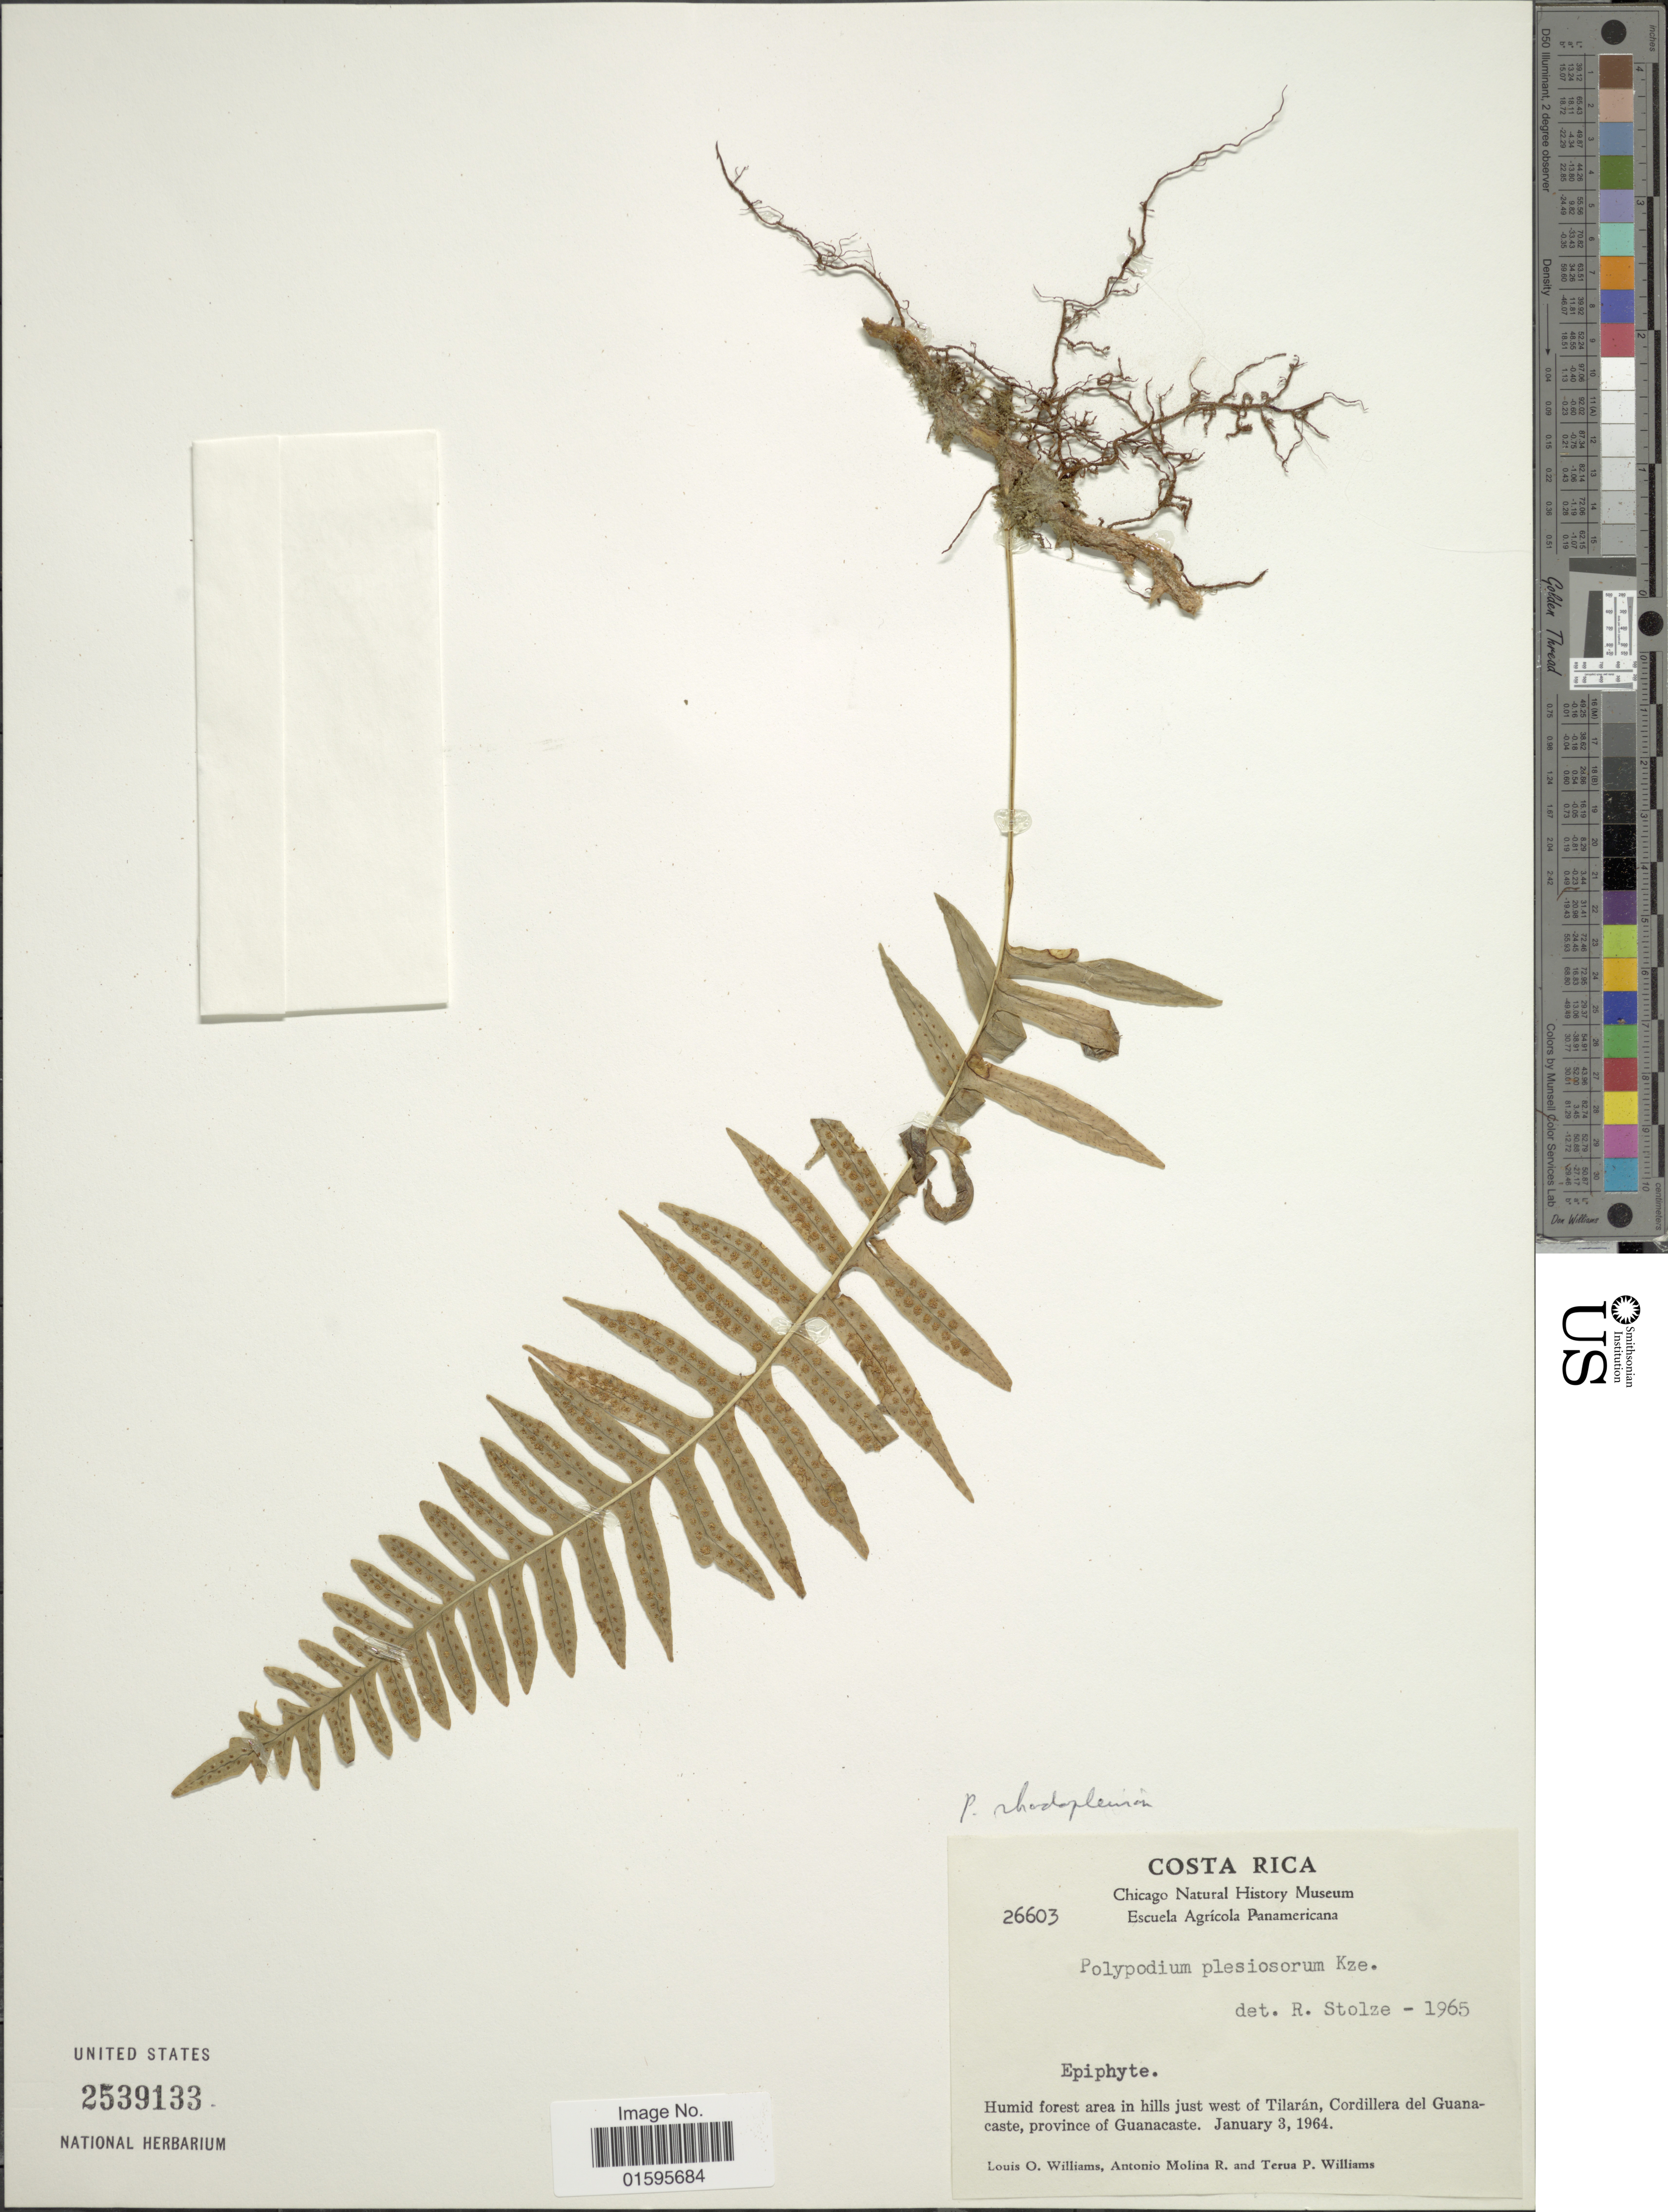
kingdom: Plantae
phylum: Tracheophyta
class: Polypodiopsida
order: Polypodiales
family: Polypodiaceae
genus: Polypodium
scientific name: Polypodium rhodopleuron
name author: Kunze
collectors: L. O. Williams, A. Molina R. & T. P. Williams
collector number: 26603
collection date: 1964-01-03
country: Costa Rica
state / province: Guanacaste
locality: Just west of Tilaran, Cordillera del Guanacaste, province of Guanacaste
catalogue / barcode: US 2539133